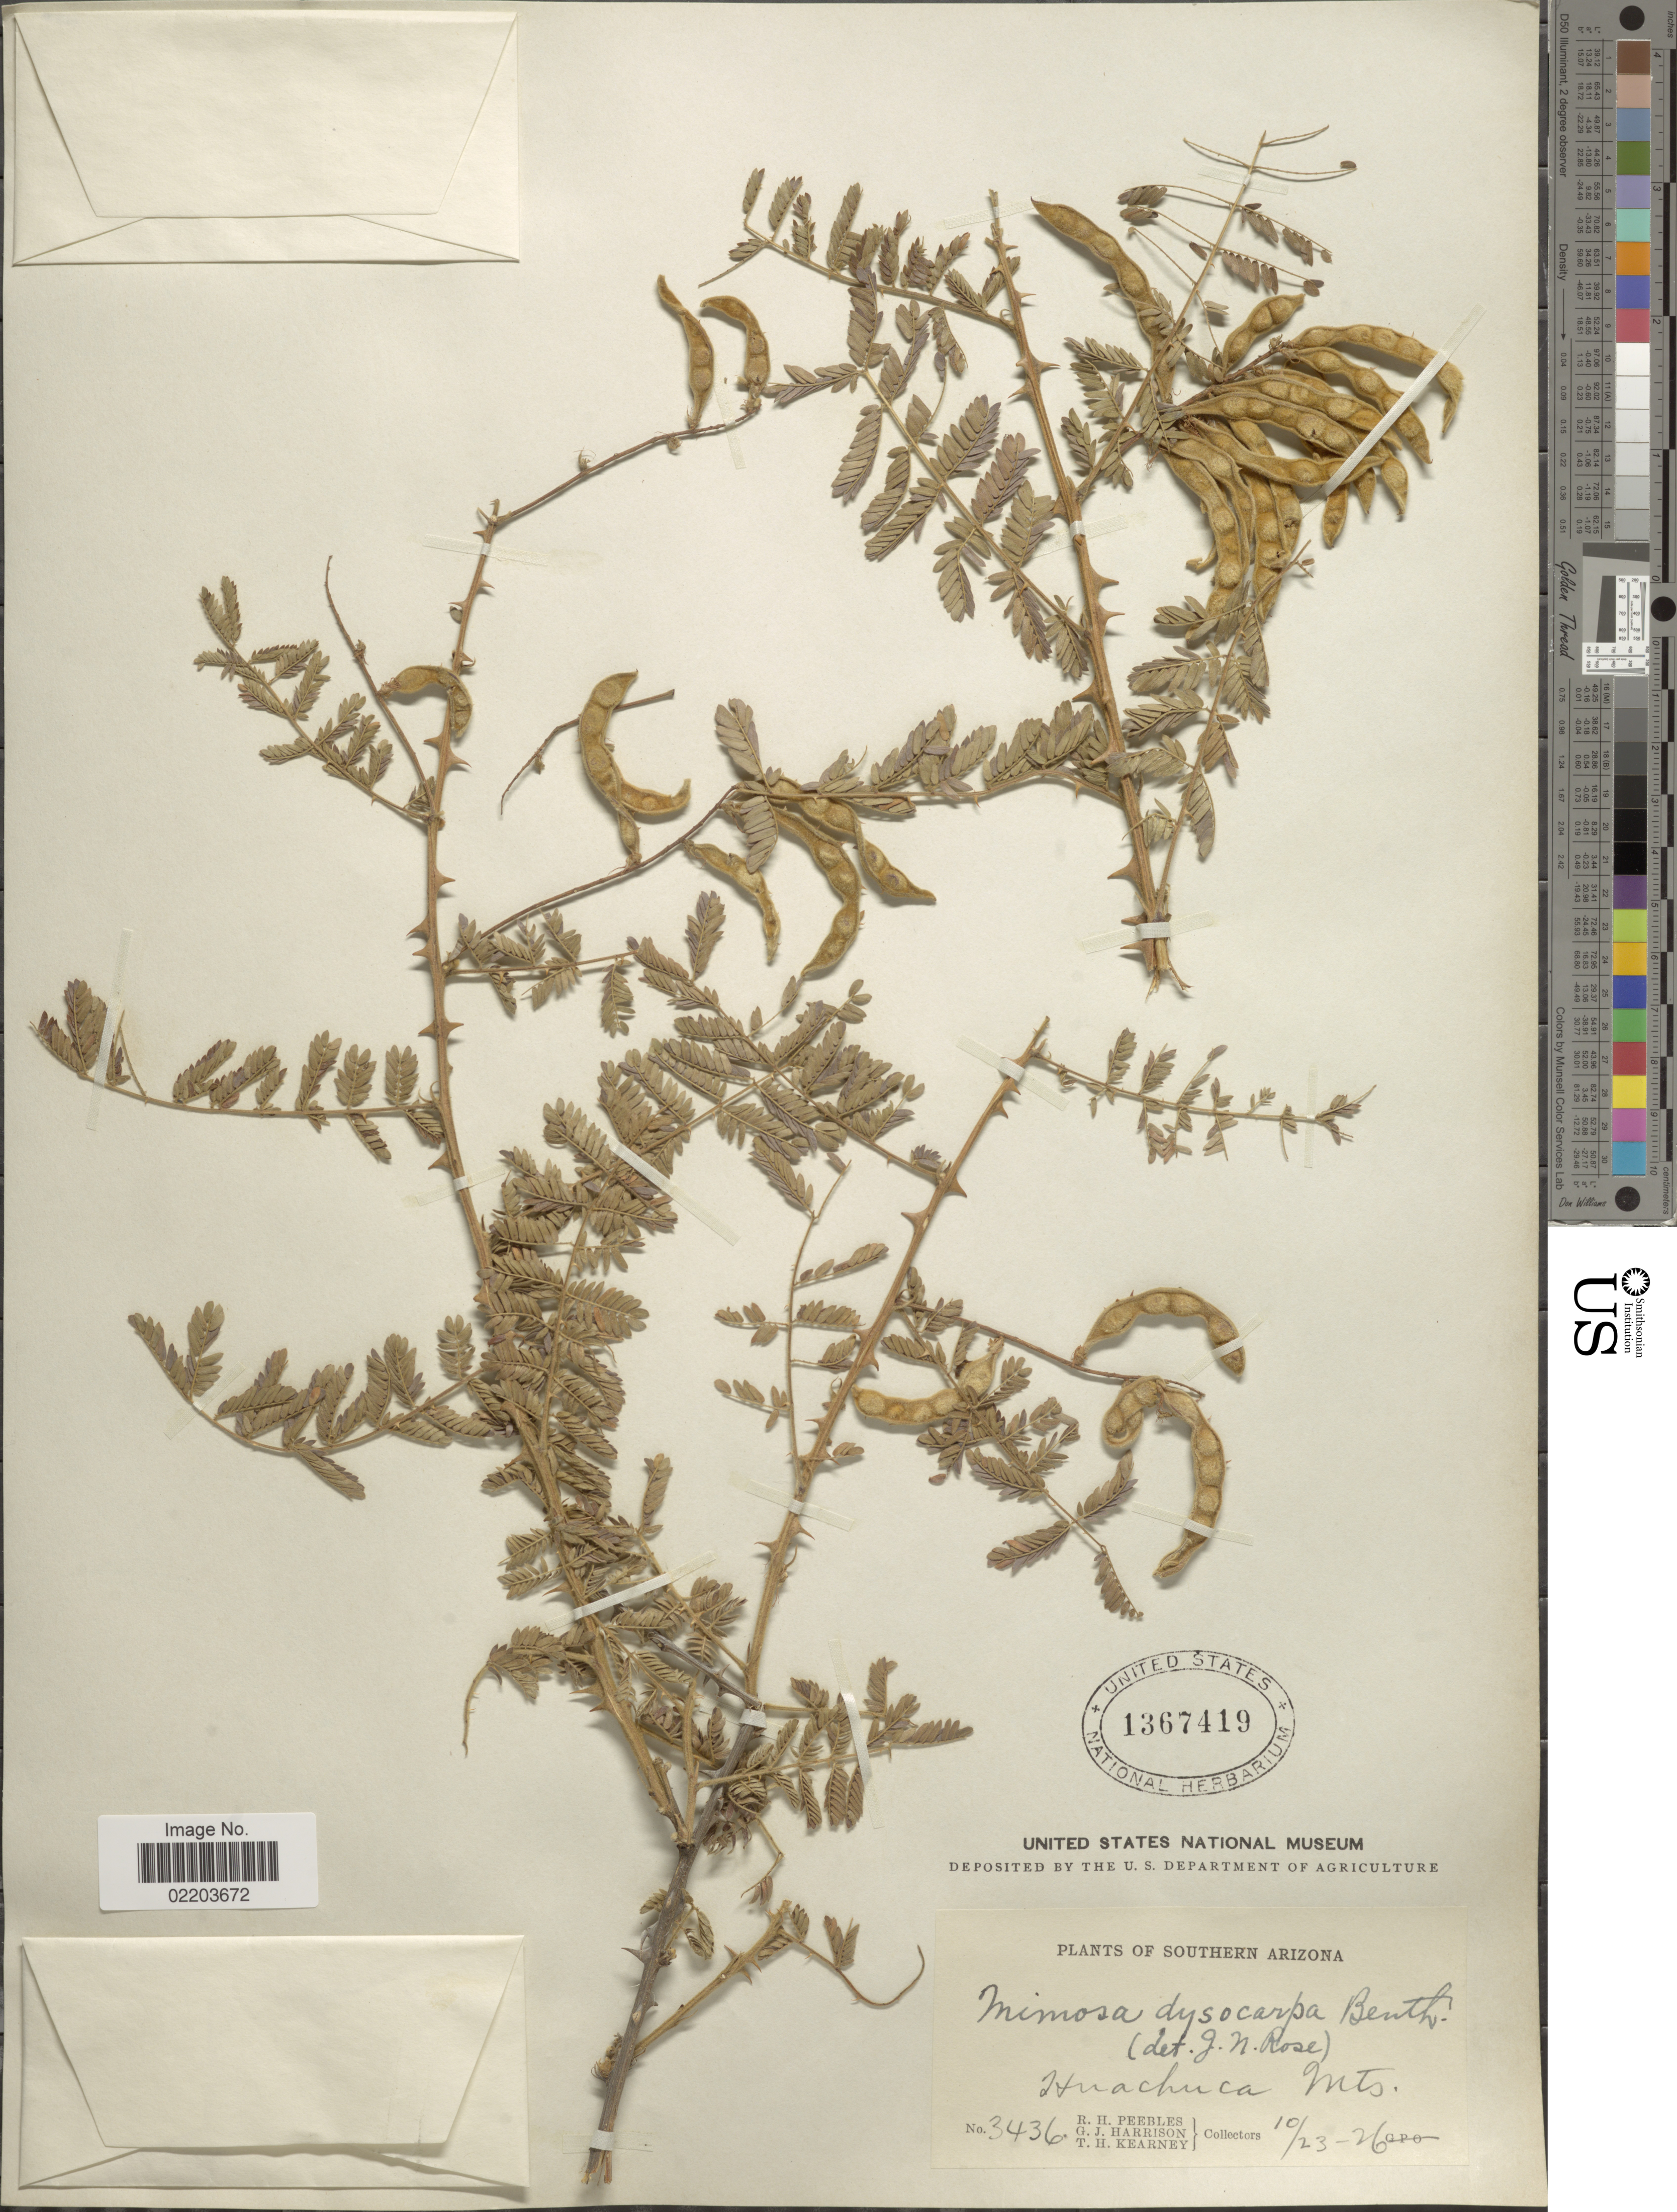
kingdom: Plantae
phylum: Tracheophyta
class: Magnoliopsida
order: Fabales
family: Fabaceae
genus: Mimosa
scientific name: Mimosa dysocarpa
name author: Benth. ex A. Gray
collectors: R. H. Peebles, G. J. Harrison & T. H. Kearney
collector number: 3436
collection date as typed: Transcribed d/m/y: 23/10/26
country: United States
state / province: Arizona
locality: Southern Arizona, Huachuca Mts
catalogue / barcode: US 1367419